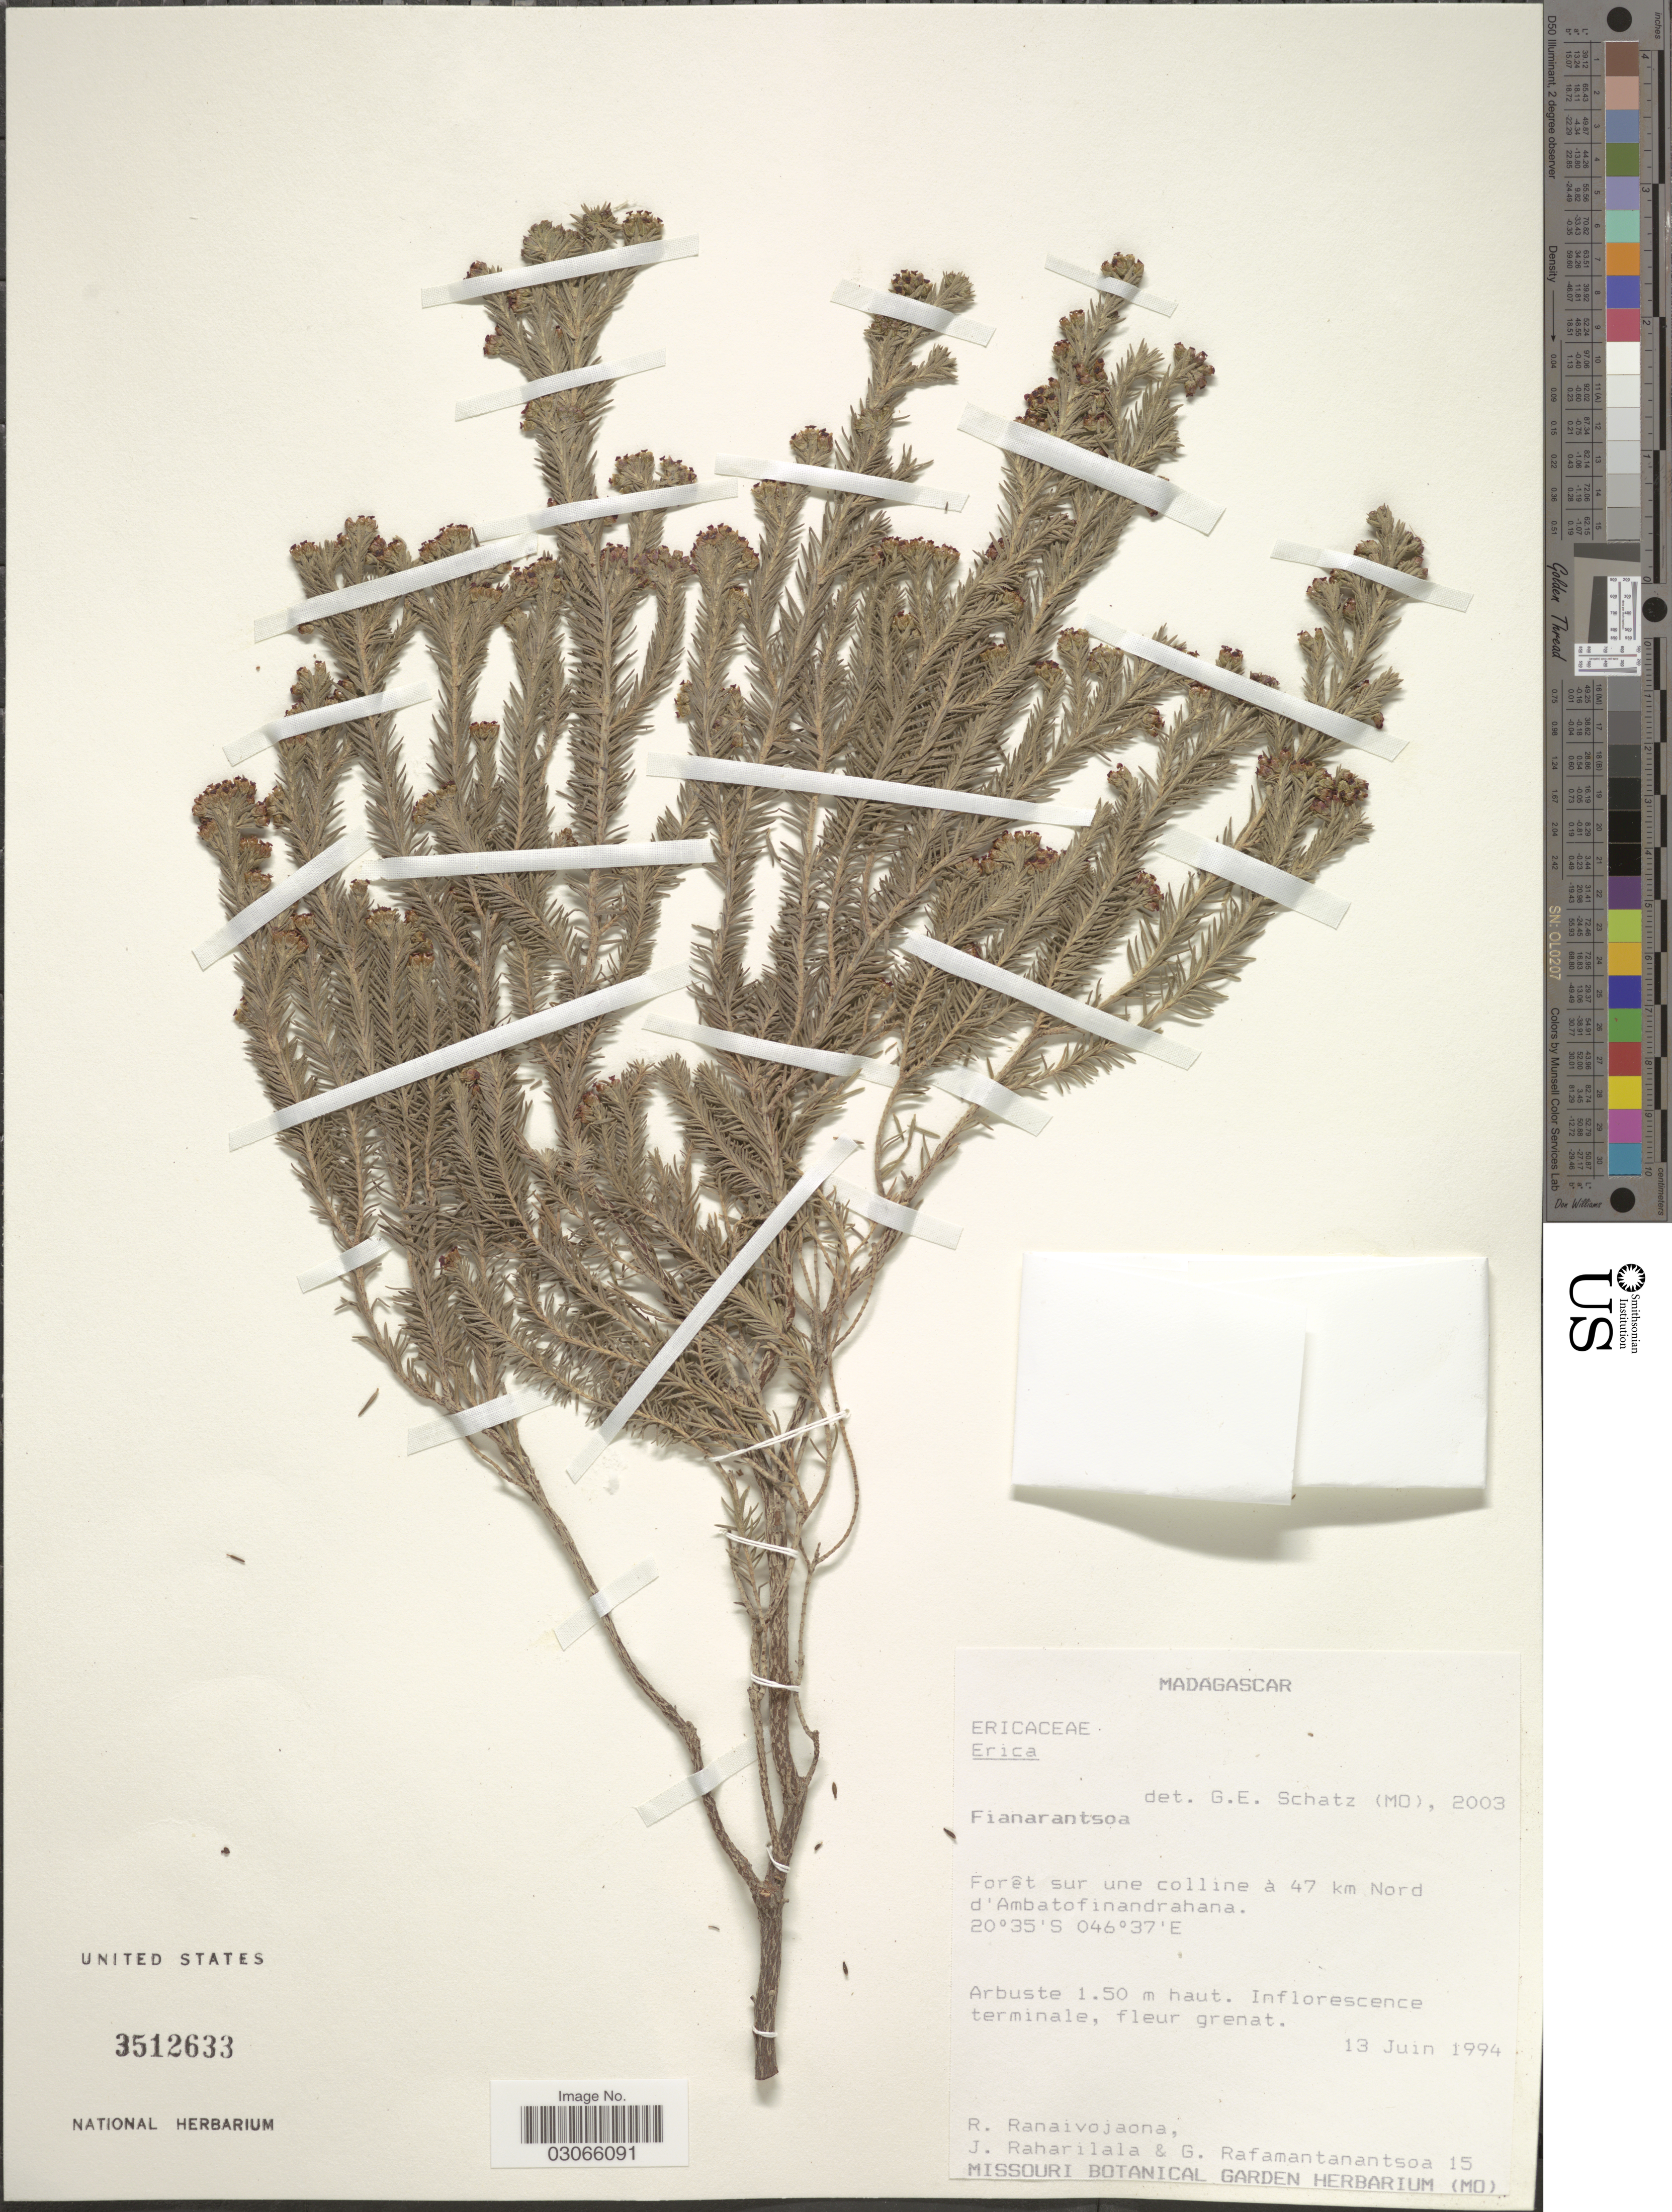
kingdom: Plantae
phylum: Tracheophyta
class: Magnoliopsida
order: Ericales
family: Ericaceae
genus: Erica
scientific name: Erica sp.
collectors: R. Ranaivojaona, J. I. Raharilala & G. Rafamantanantsoa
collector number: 15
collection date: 1994-06-13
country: Madagascar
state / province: Amoron'i Mania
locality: Forêt sur une colline à 47 km Nord d'Ambatofinandrahana.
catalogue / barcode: US 3512633